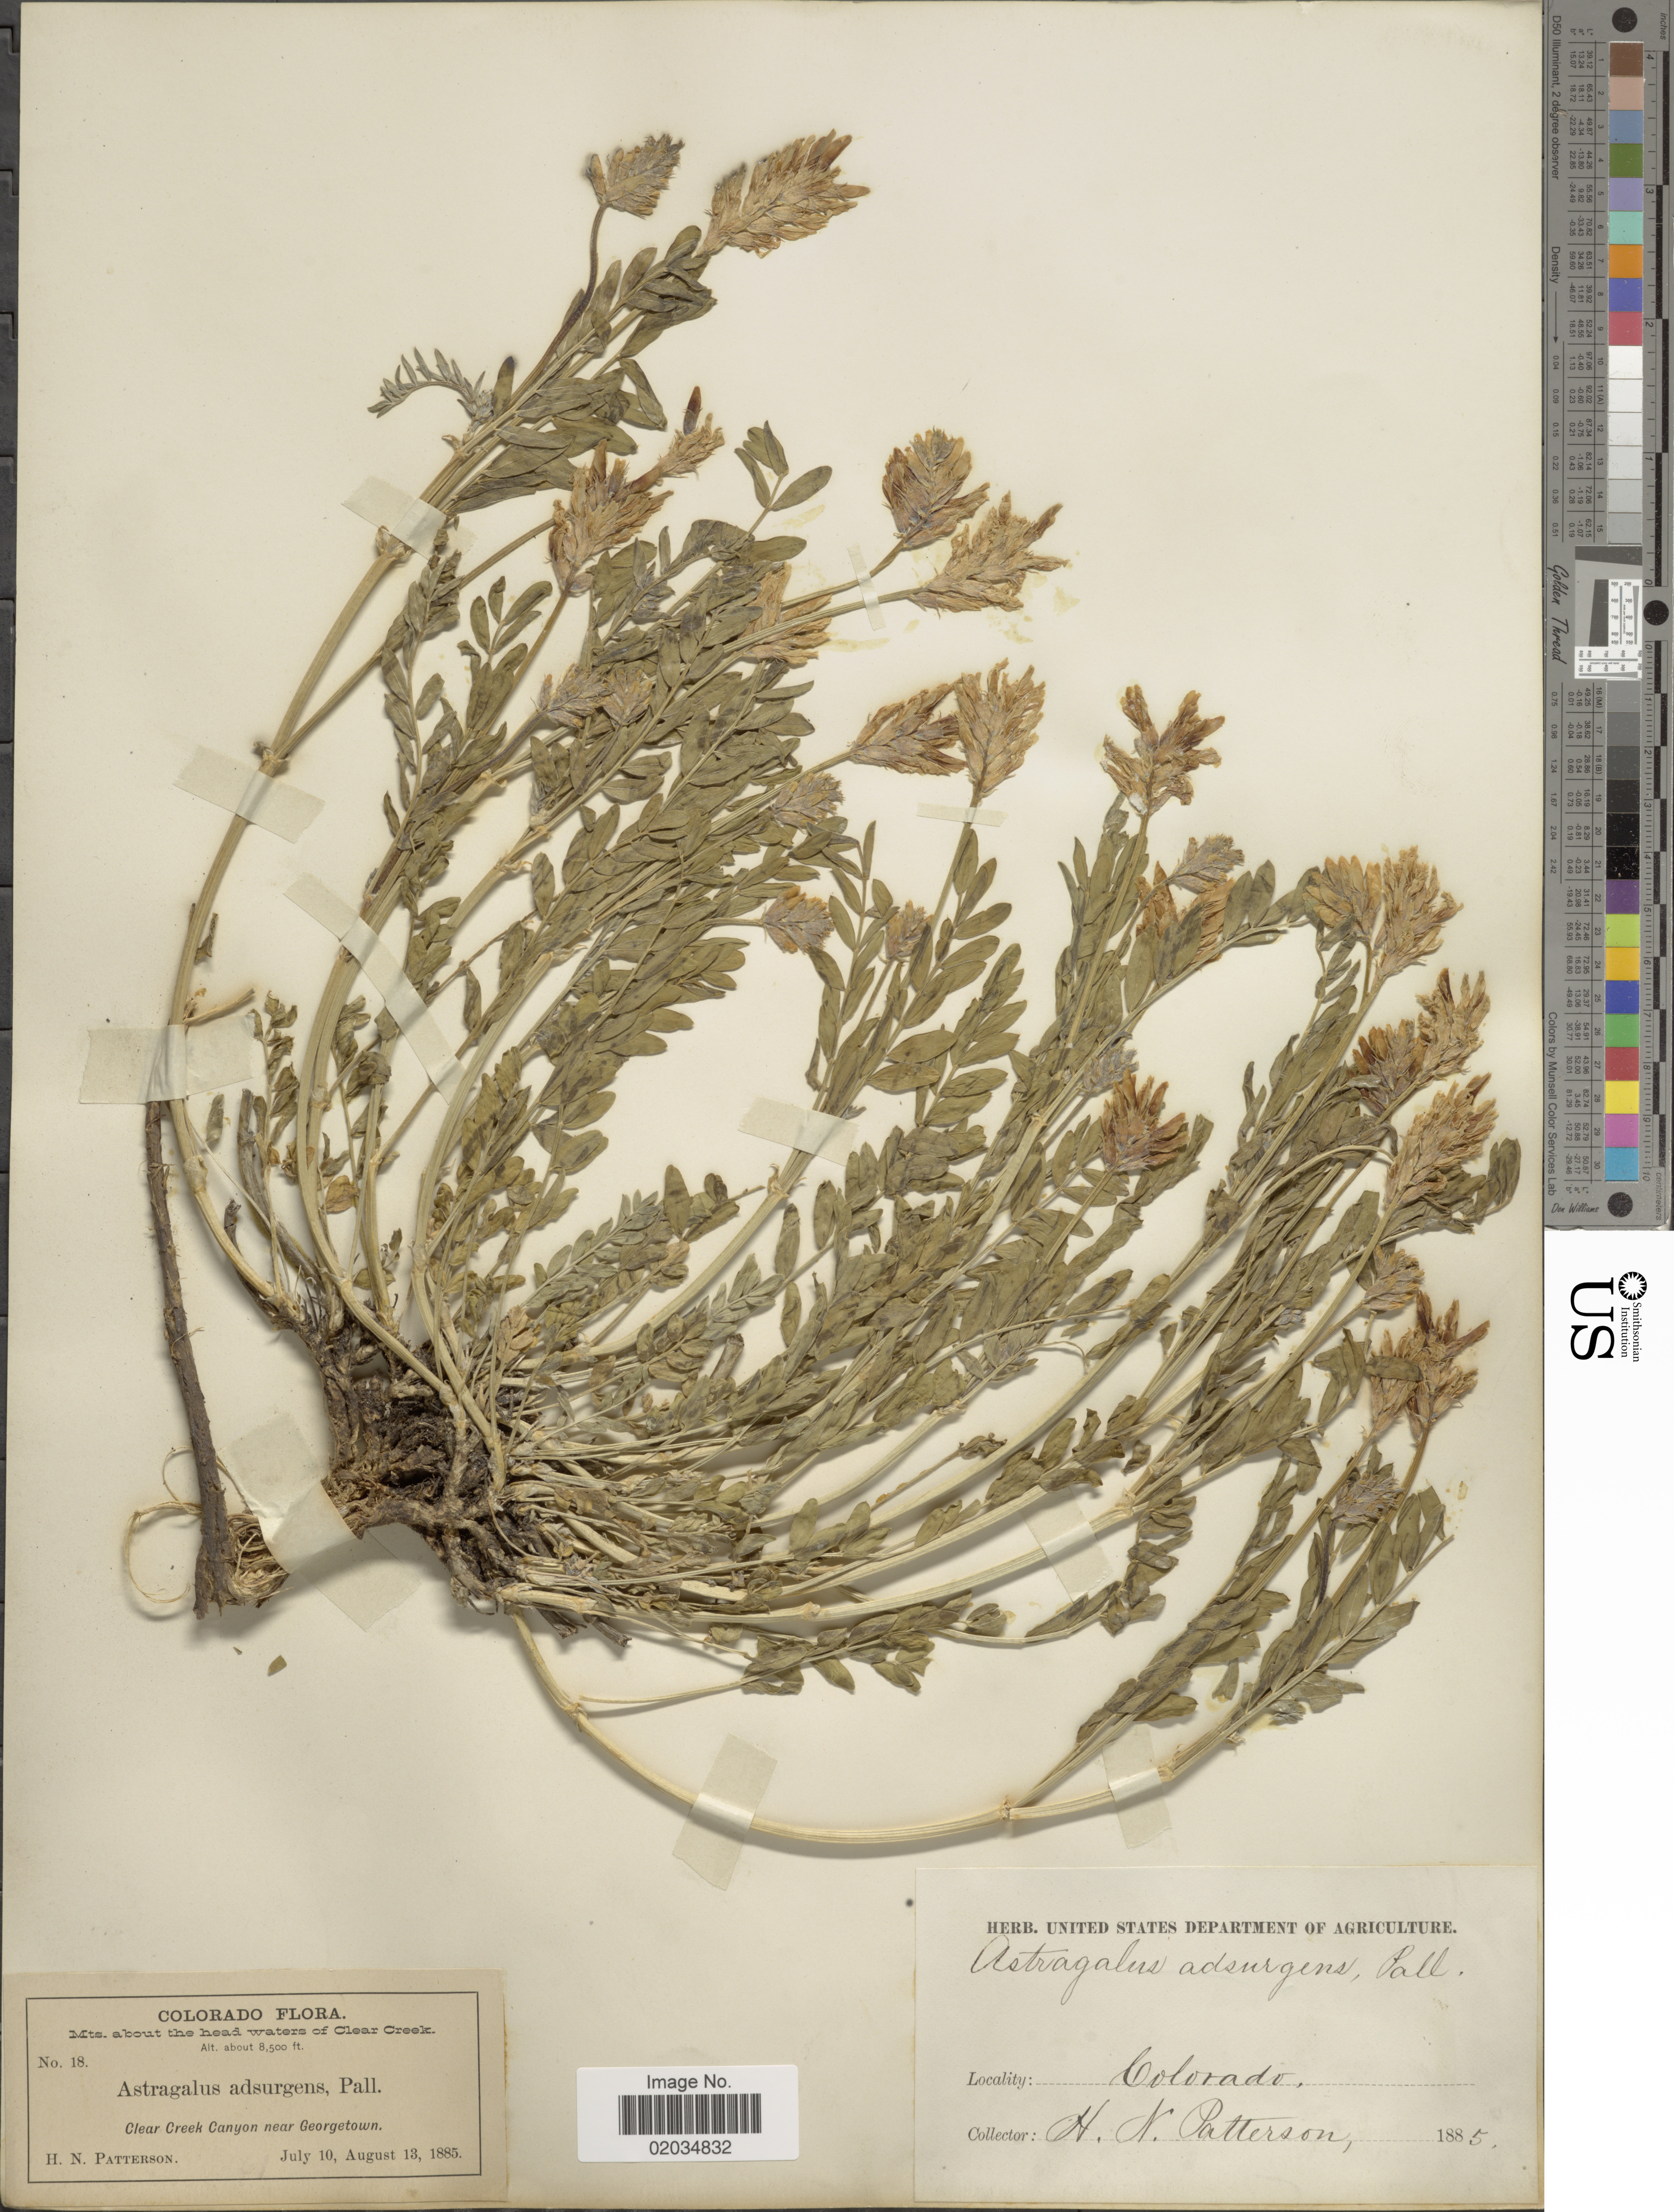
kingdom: Plantae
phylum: Tracheophyta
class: Magnoliopsida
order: Fabales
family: Fabaceae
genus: Astragalus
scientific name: Astragalus striatus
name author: Nutt.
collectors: H. N. Patterson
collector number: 18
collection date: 1885-07-10/1885-08-13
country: United States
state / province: Colorado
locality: Mts. about the head waters of Clear Creek. Clear Creek Canyon near Georgetown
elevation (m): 2591